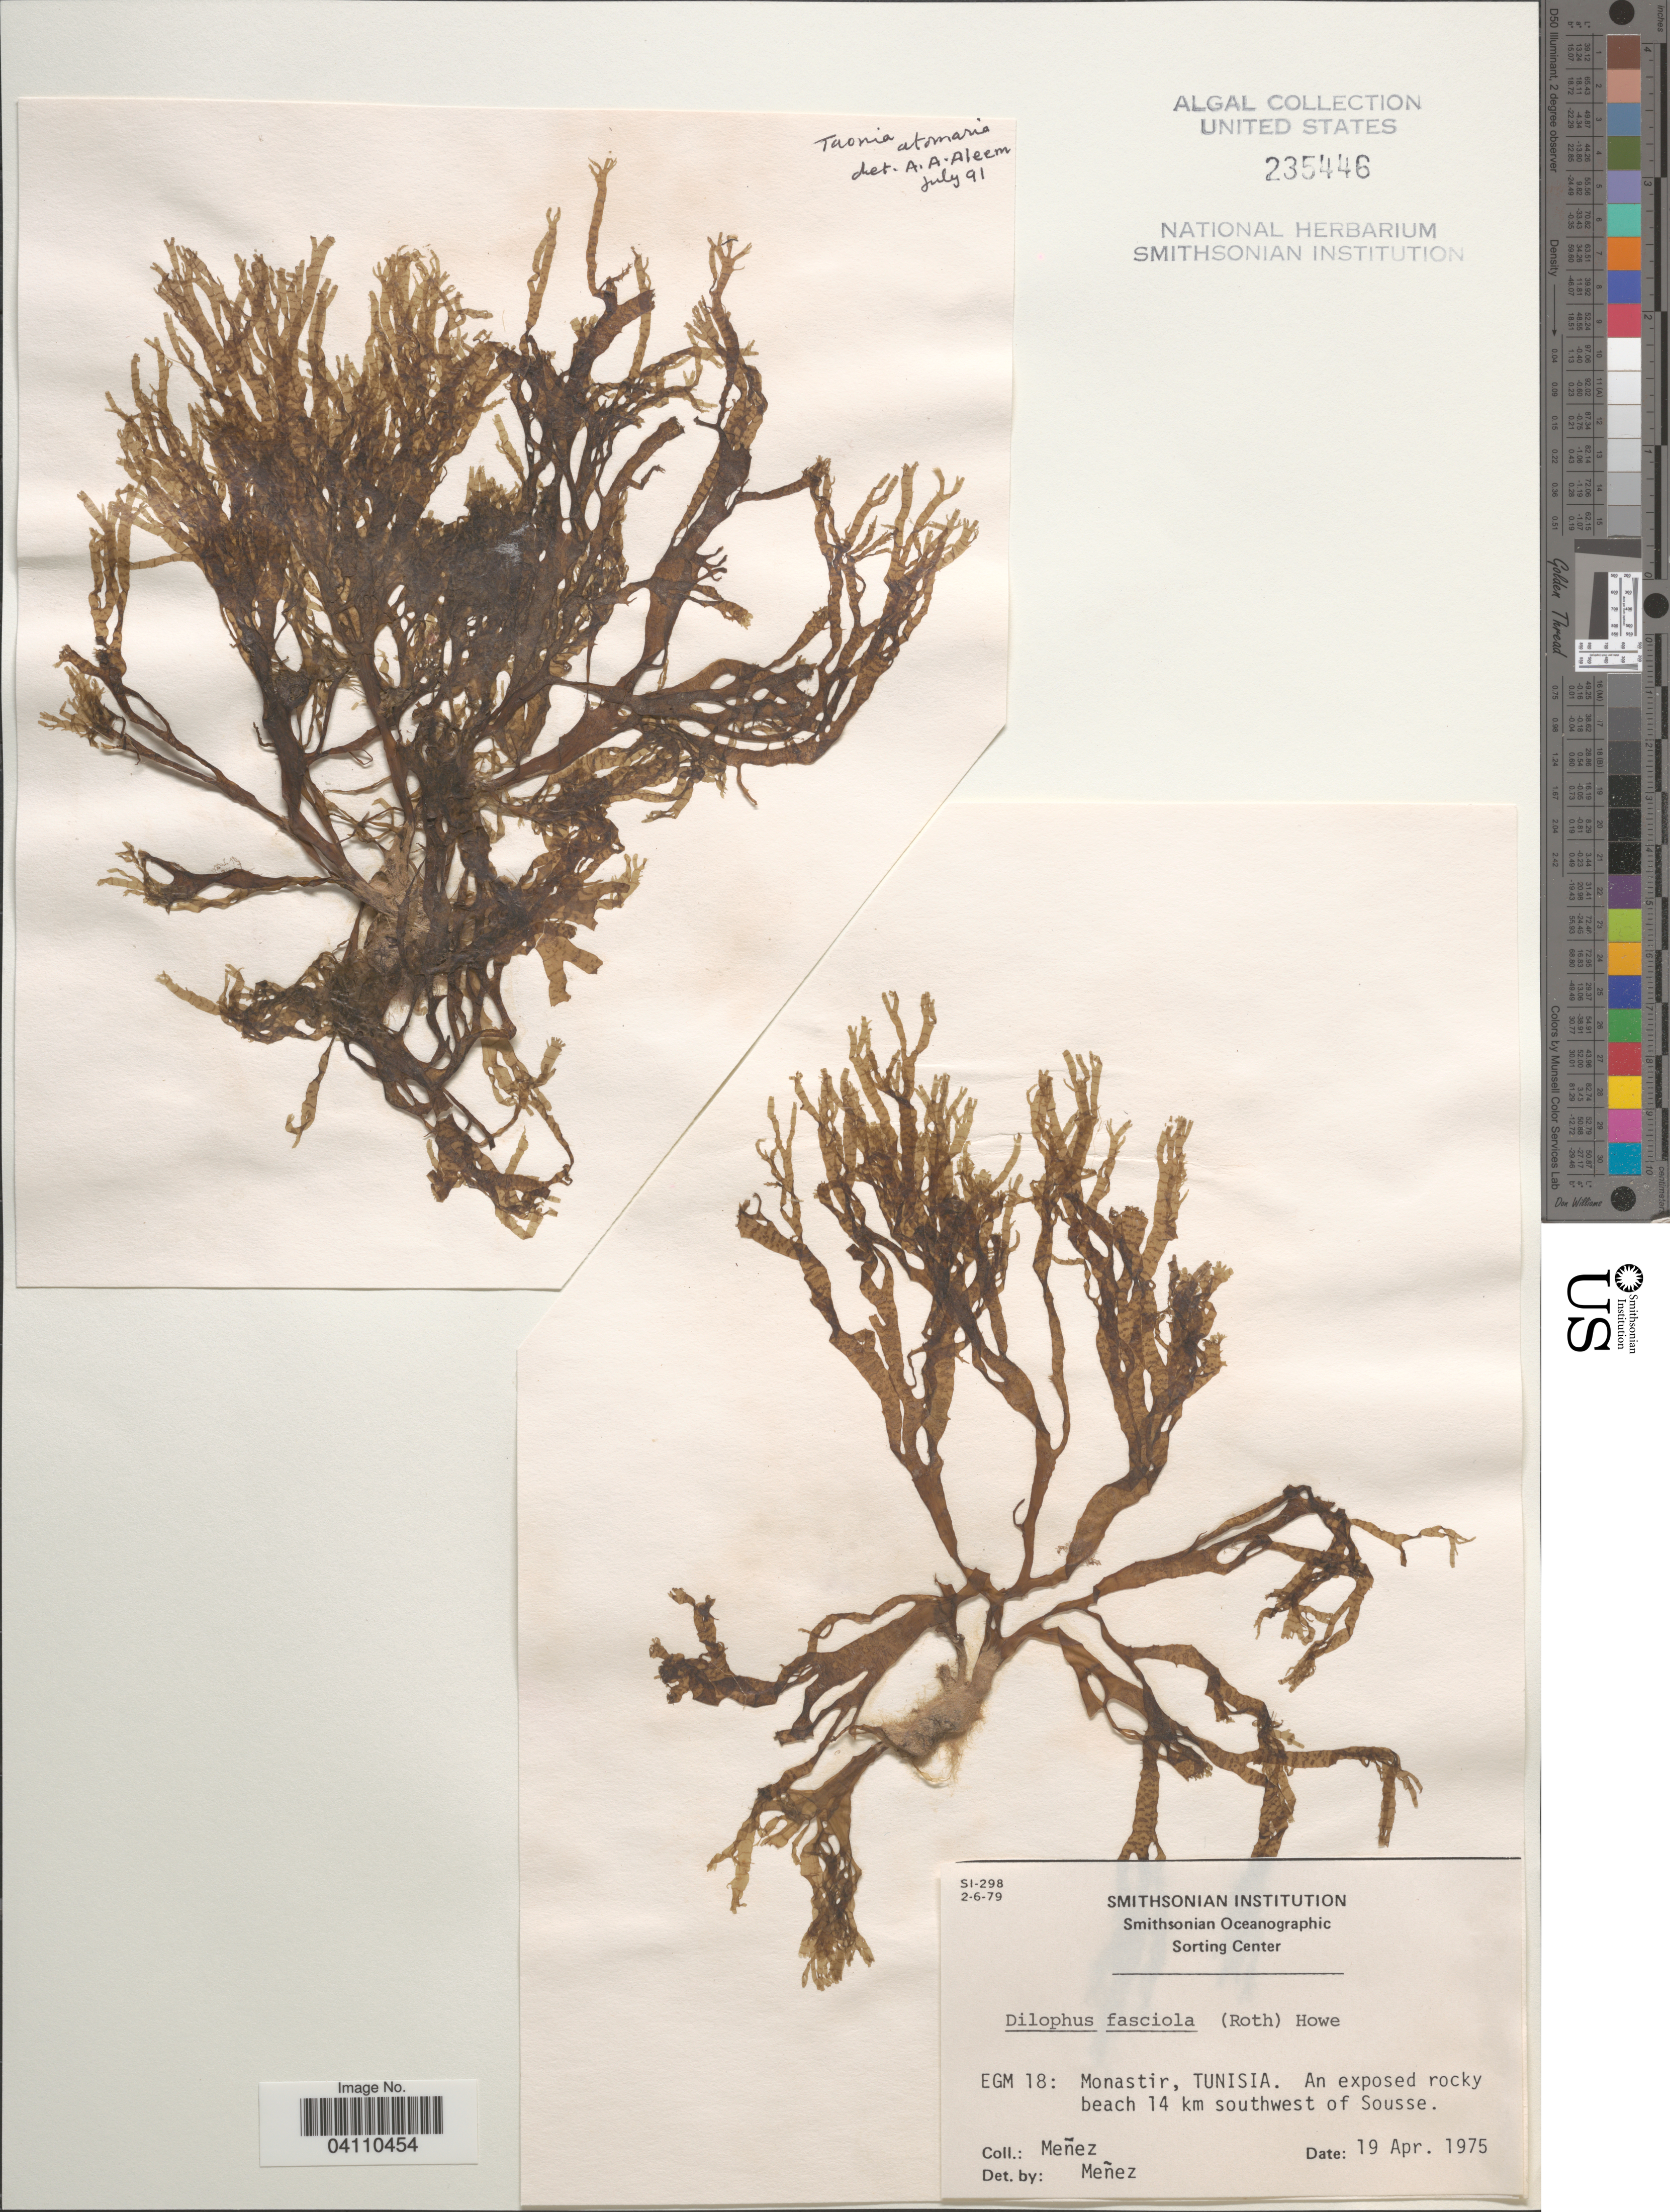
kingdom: Chromista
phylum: Ochrophyta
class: Phaeophyceae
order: Dictyotales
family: Dictyotaceae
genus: Dictyota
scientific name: Dictyota fasciola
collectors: Menez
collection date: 1975-04-19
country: Tunisia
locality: EGM 18: Monastir, Tunisia. An exposed rocky beach 14 km southwest of Sousse.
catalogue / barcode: US 235446